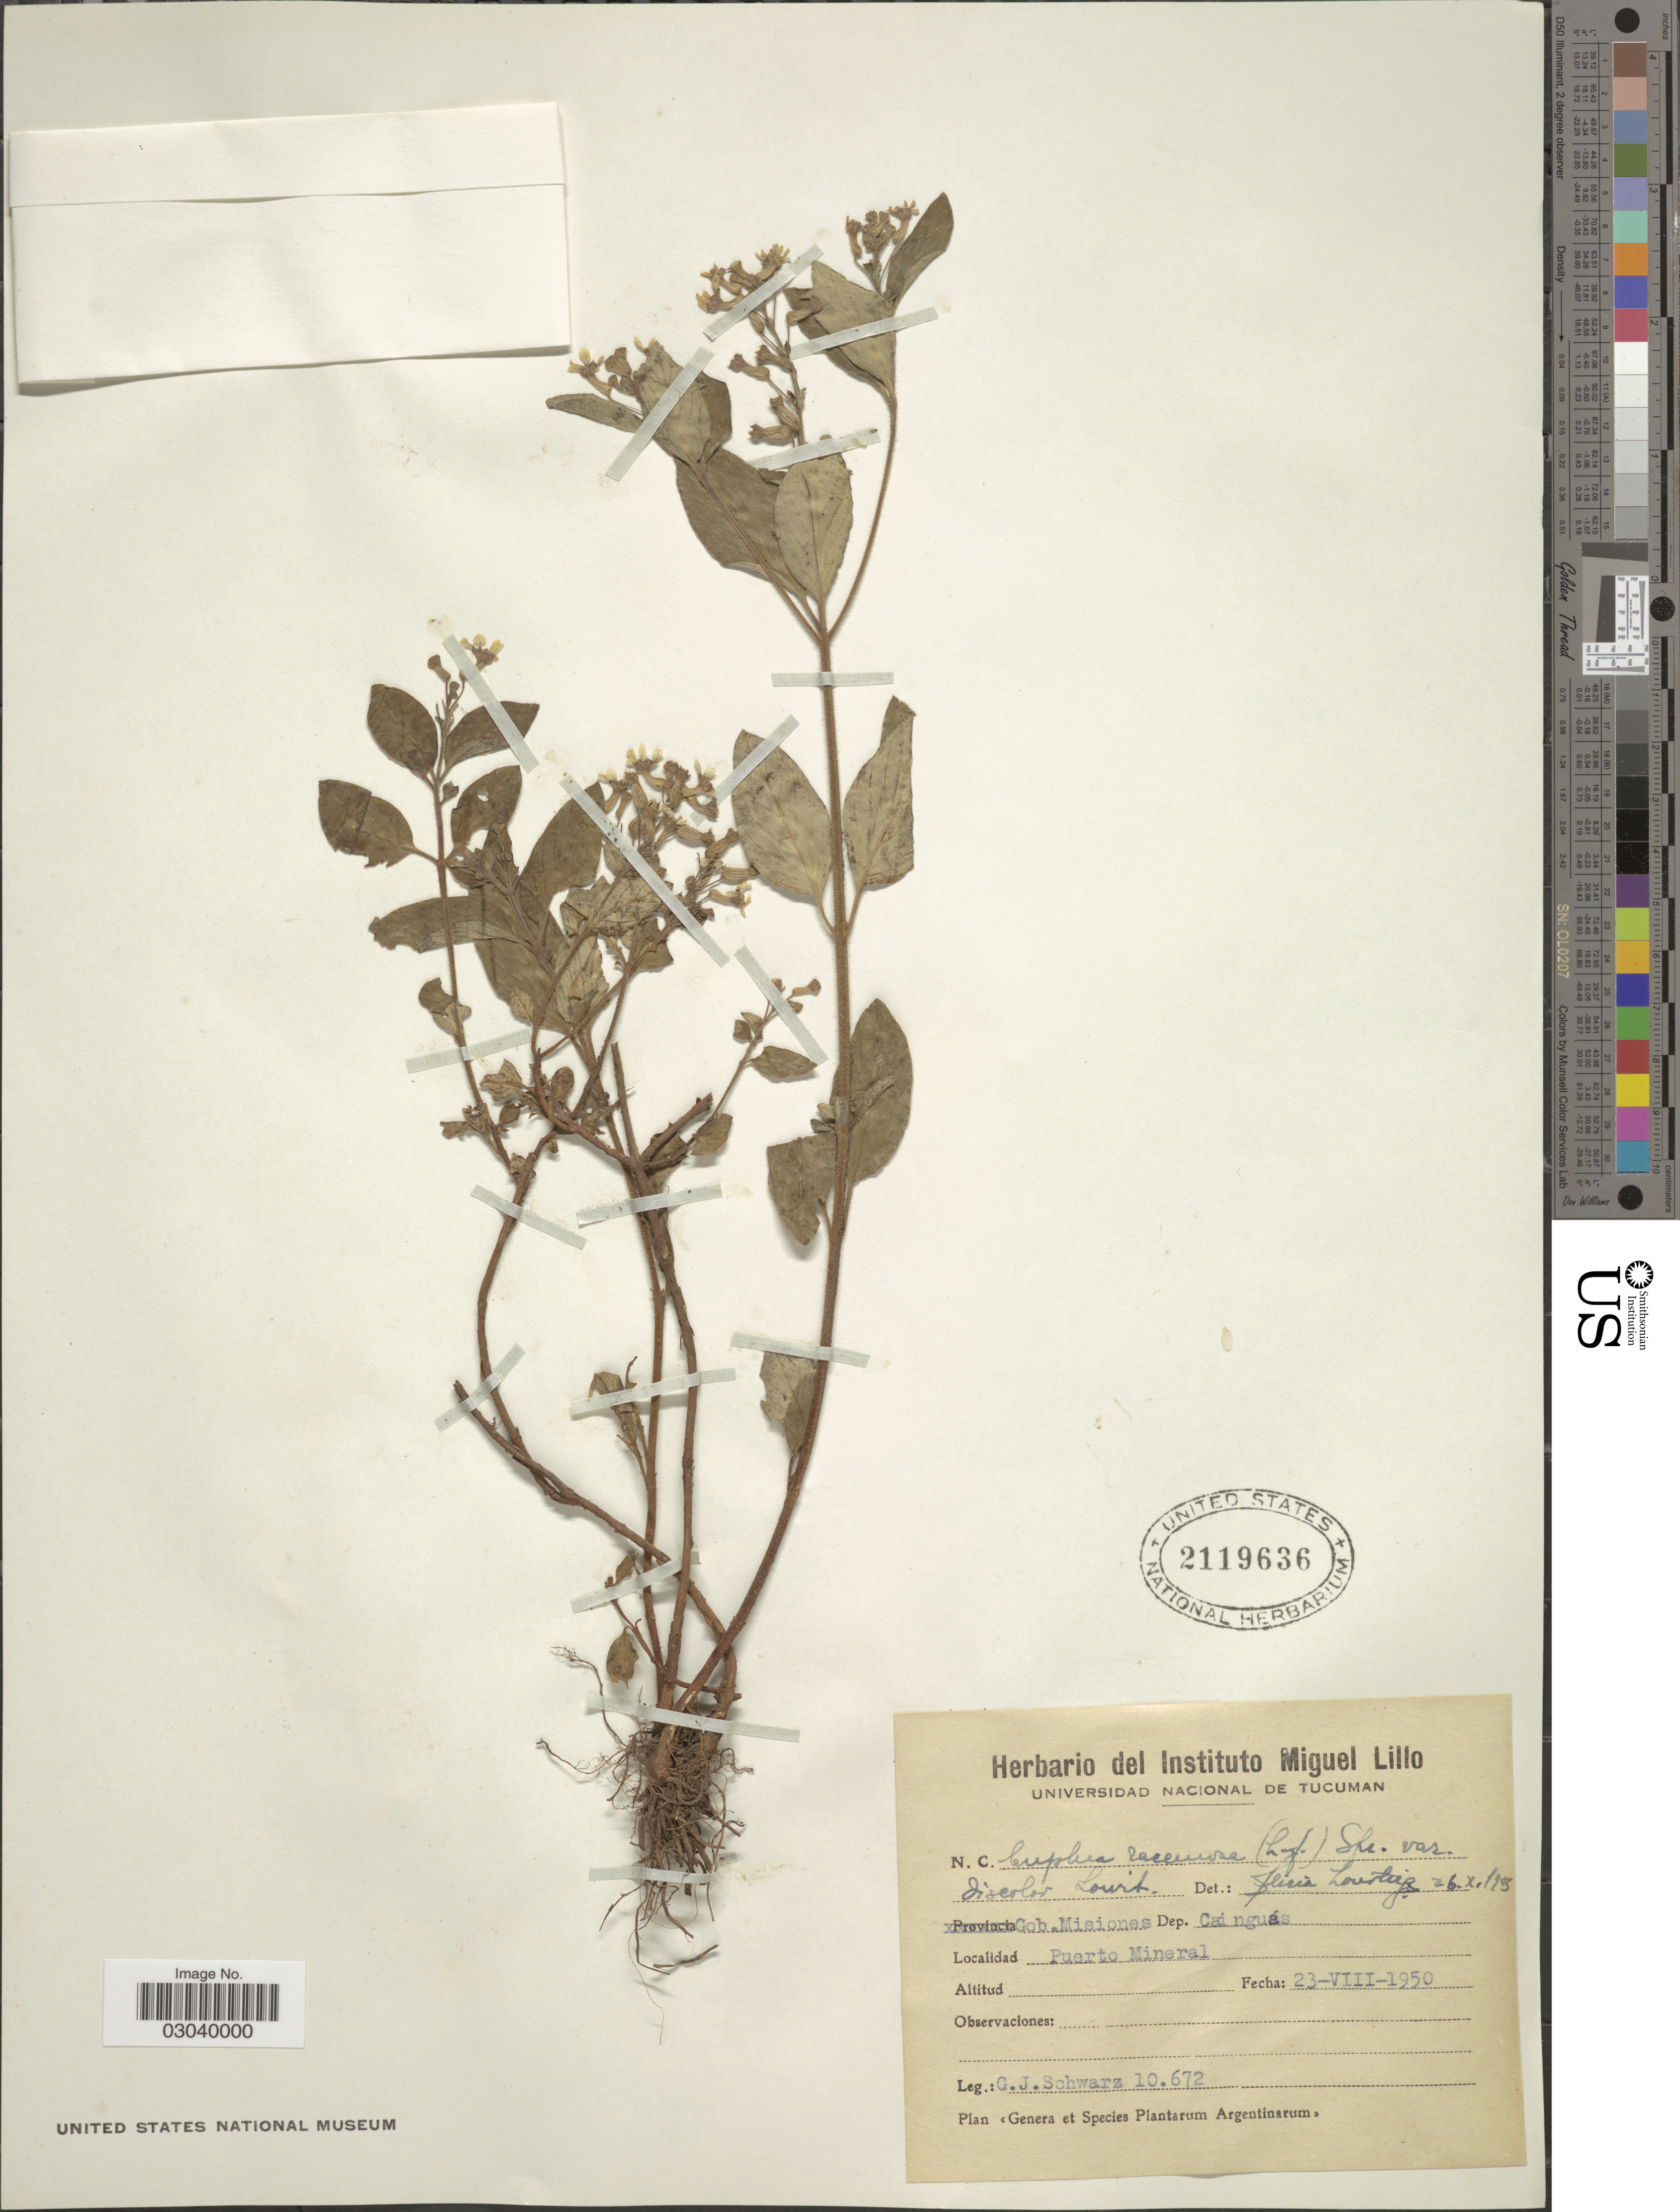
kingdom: Plantae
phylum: Tracheophyta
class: Magnoliopsida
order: Myrtales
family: Lythraceae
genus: Cuphea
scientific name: Cuphea racemosa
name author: (L. f.) Spreng.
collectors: G. J. Schwarz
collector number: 10672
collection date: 1950-08-23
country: Argentina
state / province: Misiones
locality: Gob. Misiones, Dep. Cainguás, Puerto Mineral.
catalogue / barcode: US 2119636